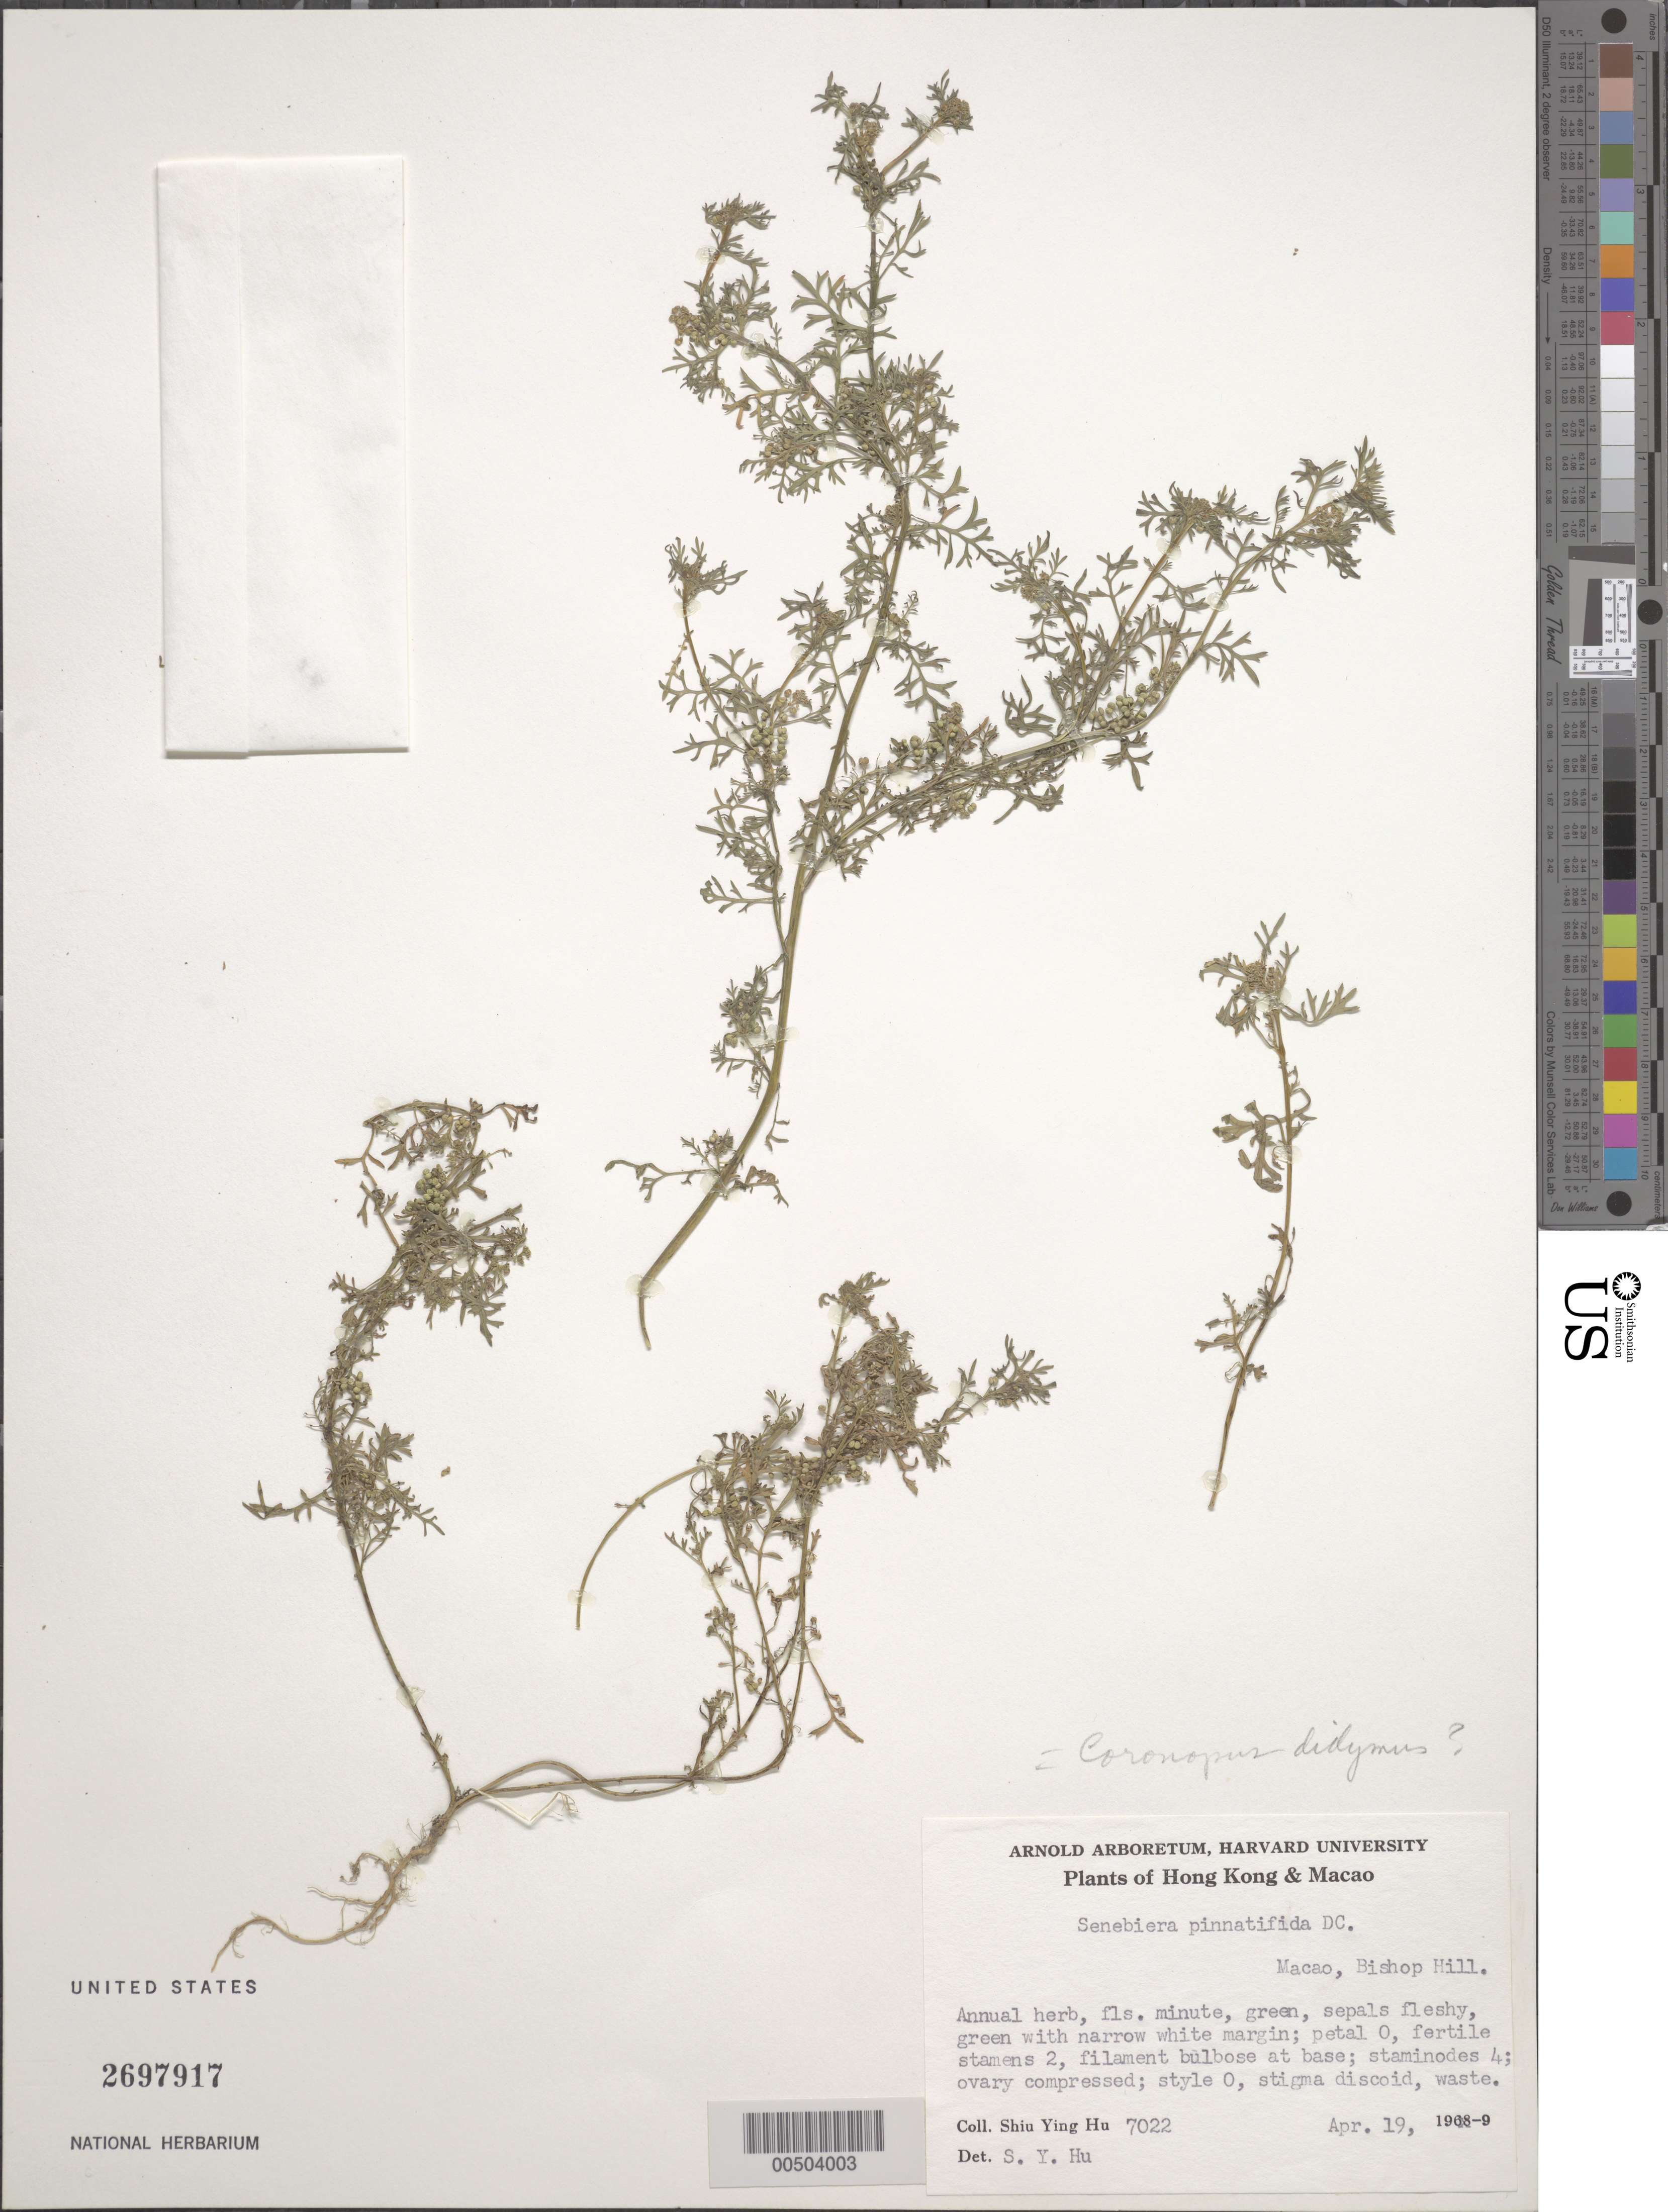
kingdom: Plantae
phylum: Tracheophyta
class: Magnoliopsida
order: Brassicales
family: Brassicaceae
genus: Lepidium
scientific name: Lepidium didymum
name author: L.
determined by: Strong, M. T., (US), Smithsonian Institution - National Museum of Natural History (UNITED STATES)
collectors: S. Y. Hu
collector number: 7022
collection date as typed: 19 Apr 1969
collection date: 1969-04-19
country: China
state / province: Macau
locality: Macao, Bishop Hill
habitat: Annual herb, fls. minute, green, sepals fleshy, green with narrow white margin; petal 0, fertile stamens 2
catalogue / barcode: US 2697917